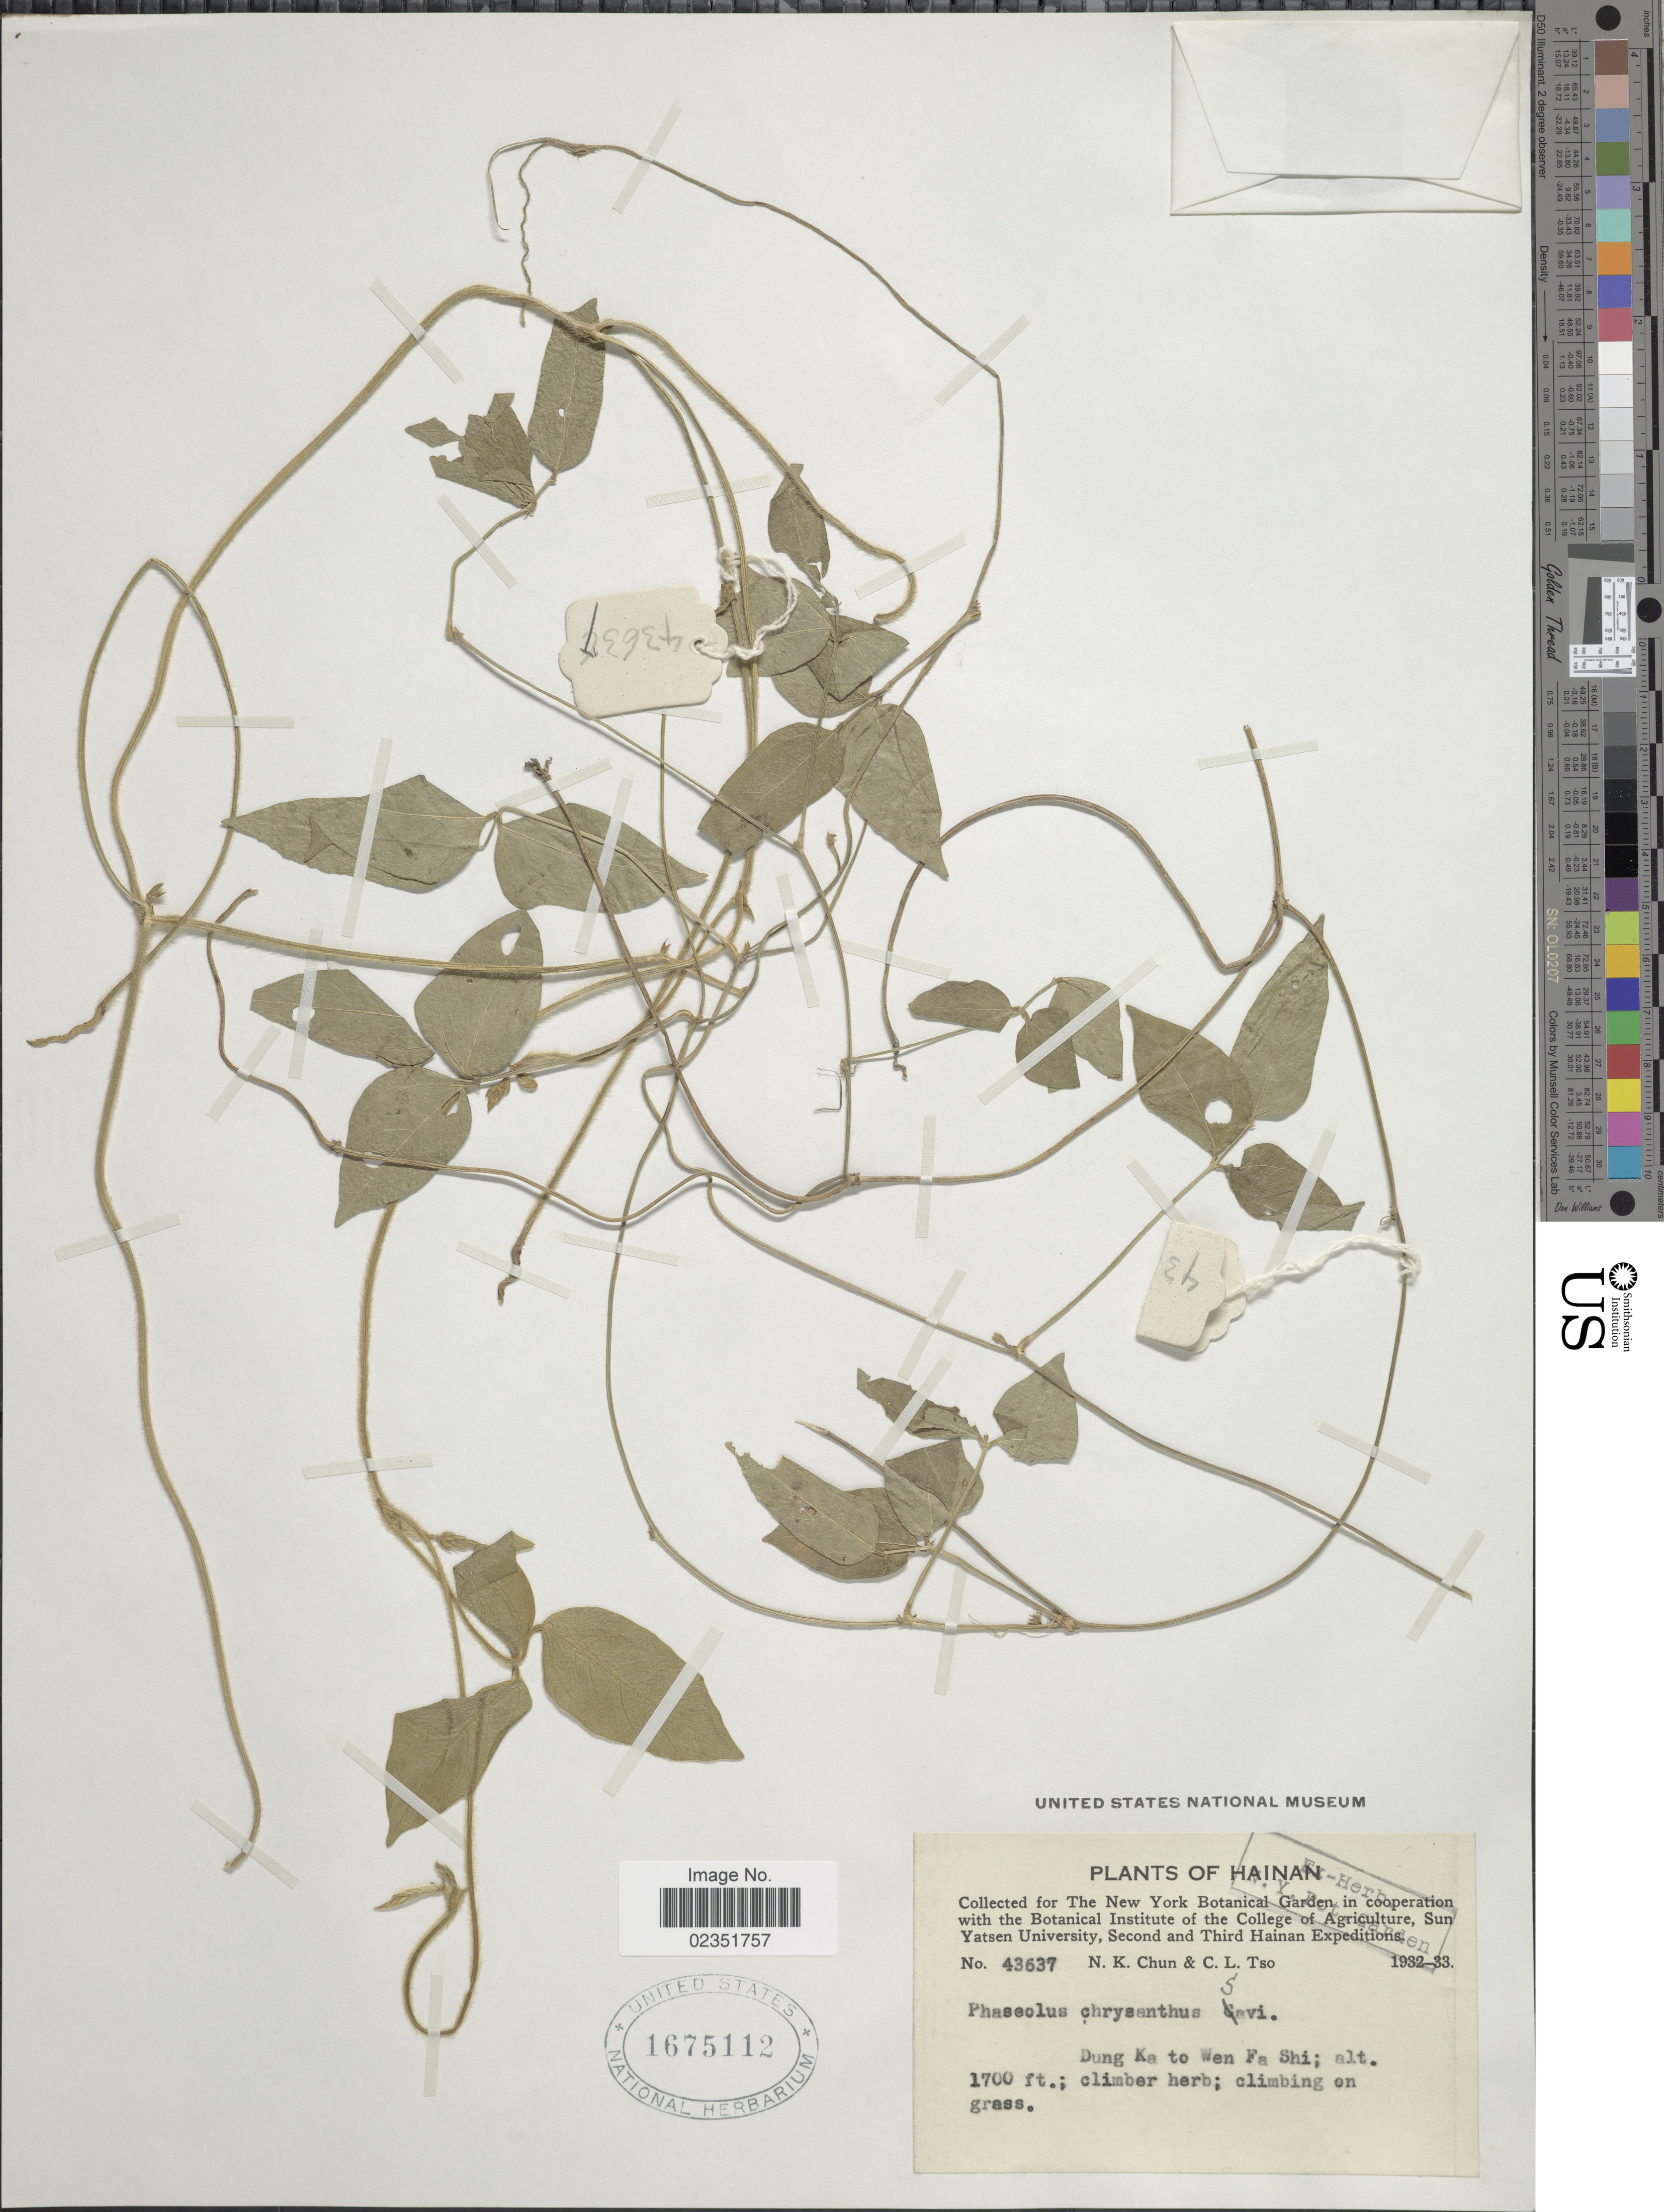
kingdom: Plantae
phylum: Tracheophyta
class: Magnoliopsida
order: Fabales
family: Fabaceae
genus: Phaseolus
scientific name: Phaseolus chrysanthos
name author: Savi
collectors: N. K. Chun & C. Tso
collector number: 43637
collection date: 1932/1933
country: China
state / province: Hainan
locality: Dung Ka to Wen Fa Shi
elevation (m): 518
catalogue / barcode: US 1675112